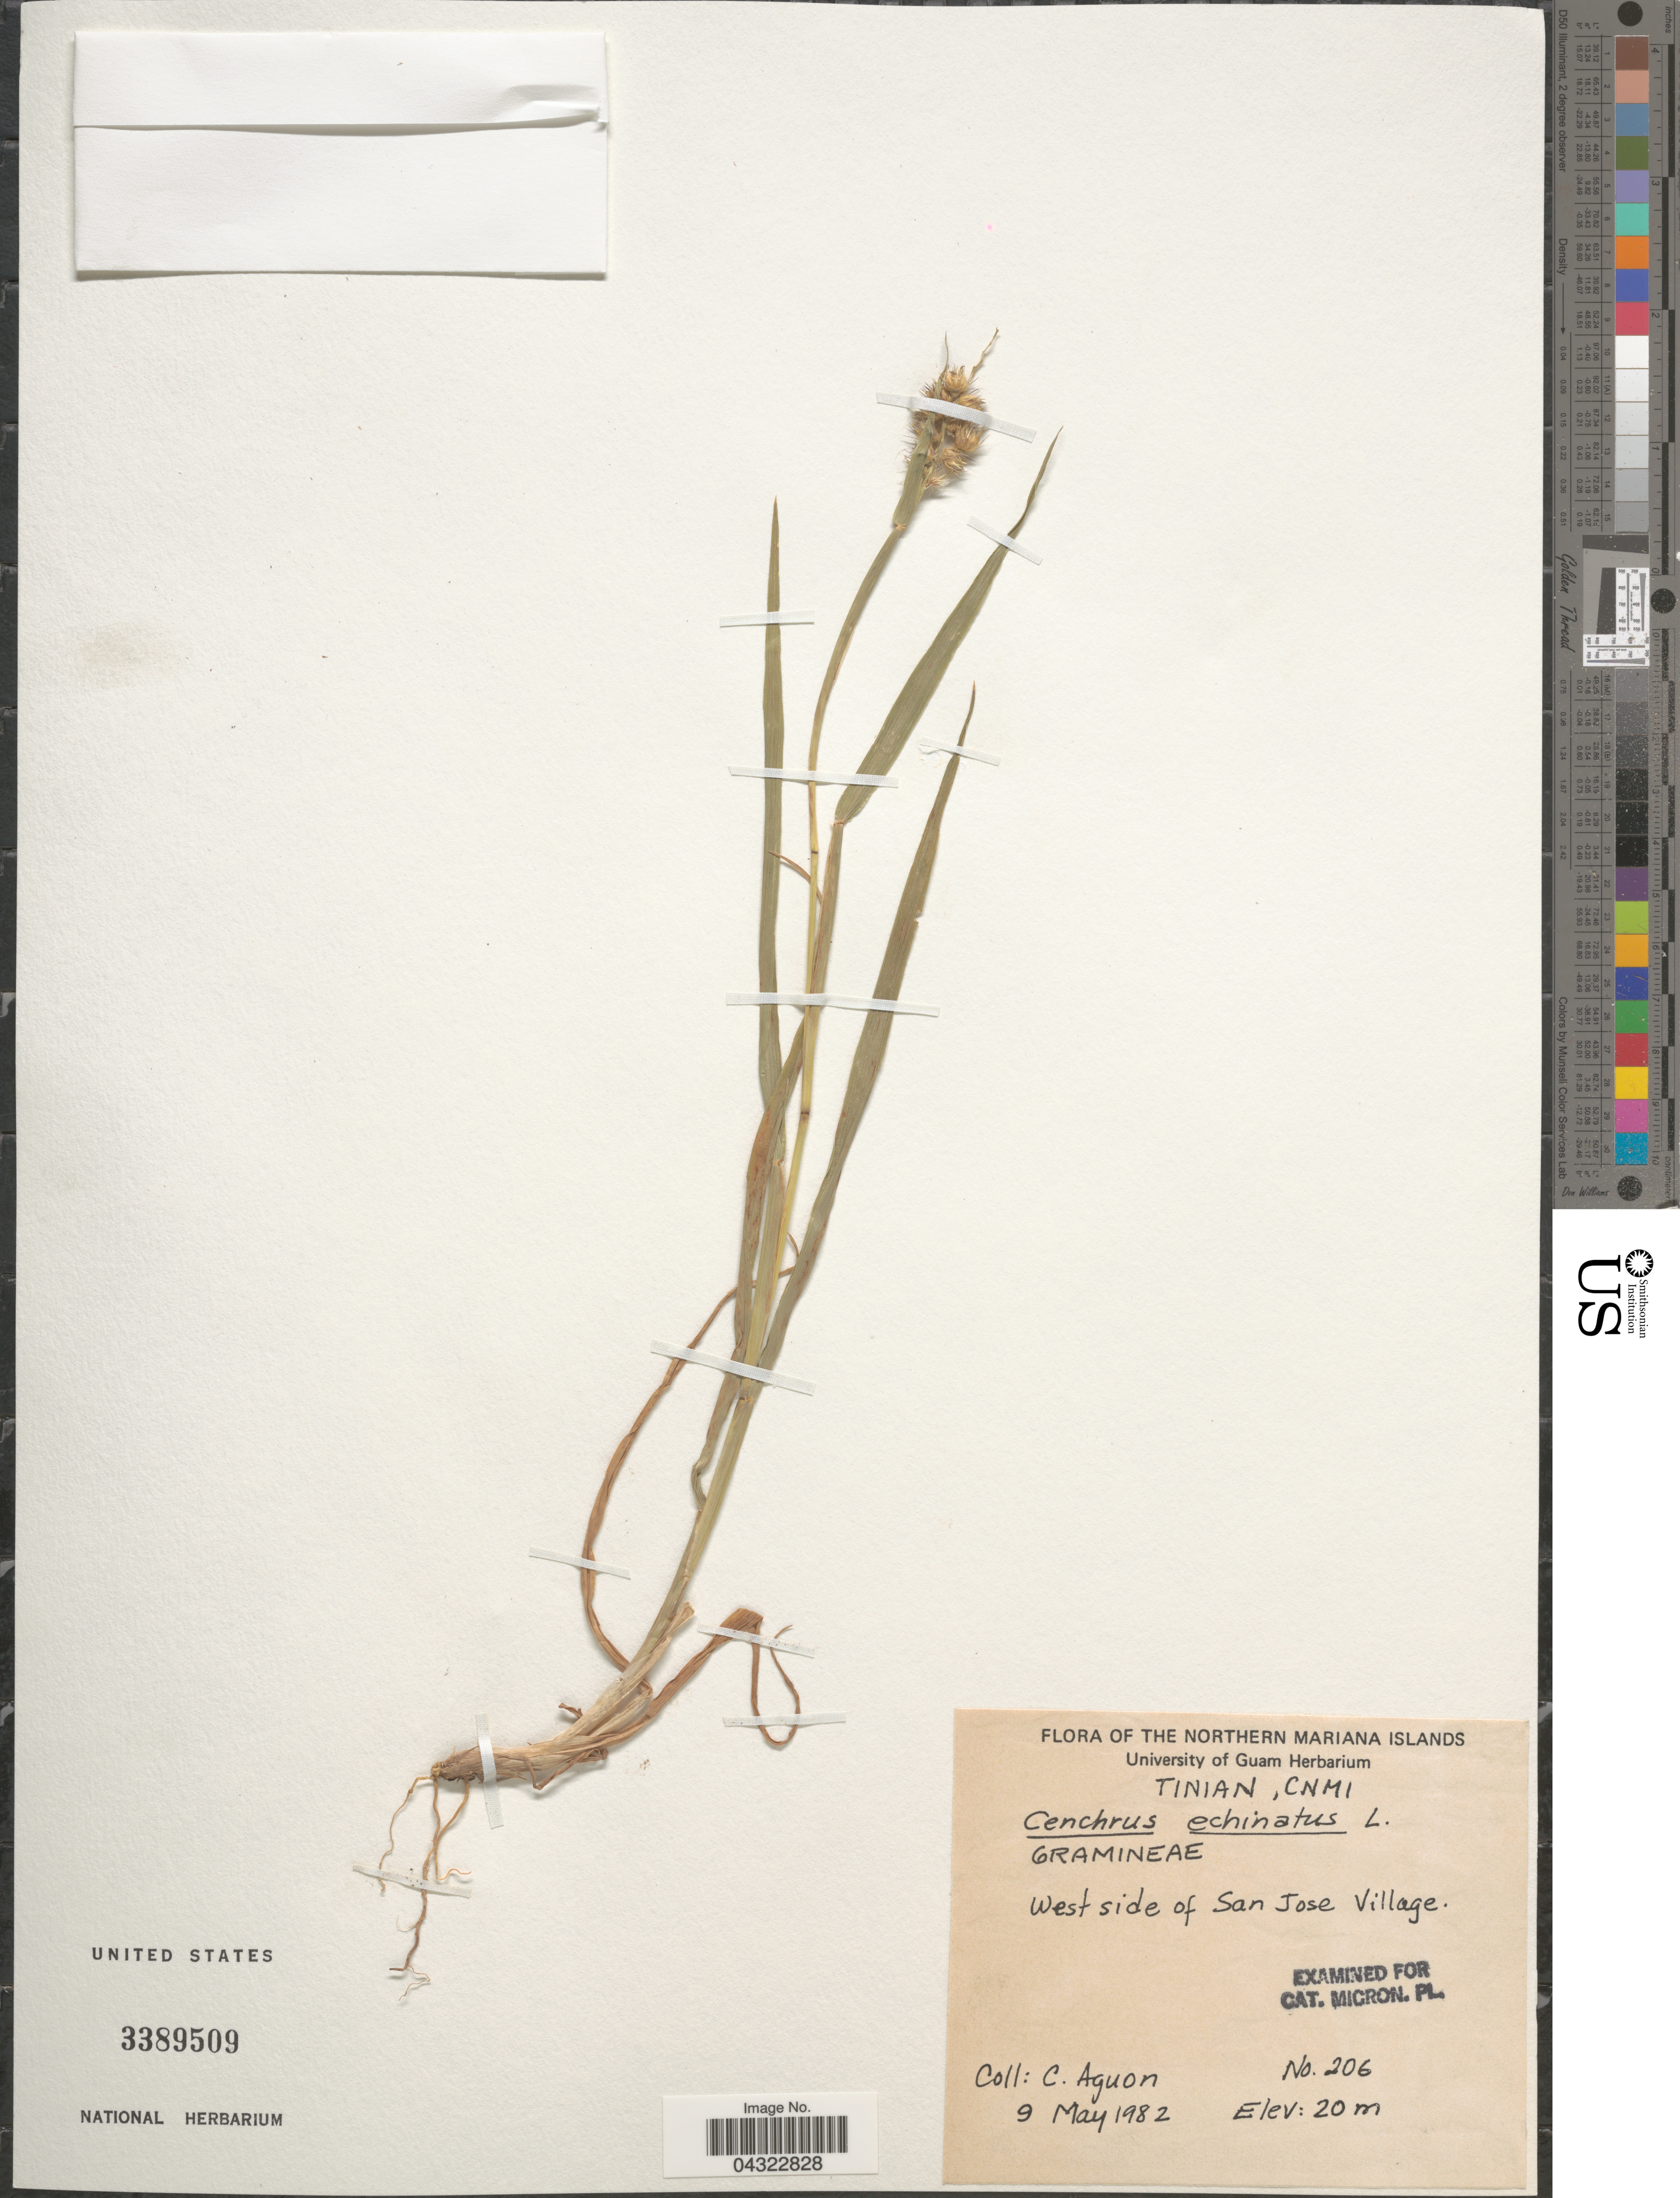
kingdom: Plantae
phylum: Tracheophyta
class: Liliopsida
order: Poales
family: Poaceae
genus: Cenchrus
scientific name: Cenchrus echinatus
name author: L.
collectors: C. Aguon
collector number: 206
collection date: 1982-05-09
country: Northern Mariana Islands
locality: Tinian, CNMI. West side of San Jose Village.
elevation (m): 20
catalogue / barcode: US 3389509